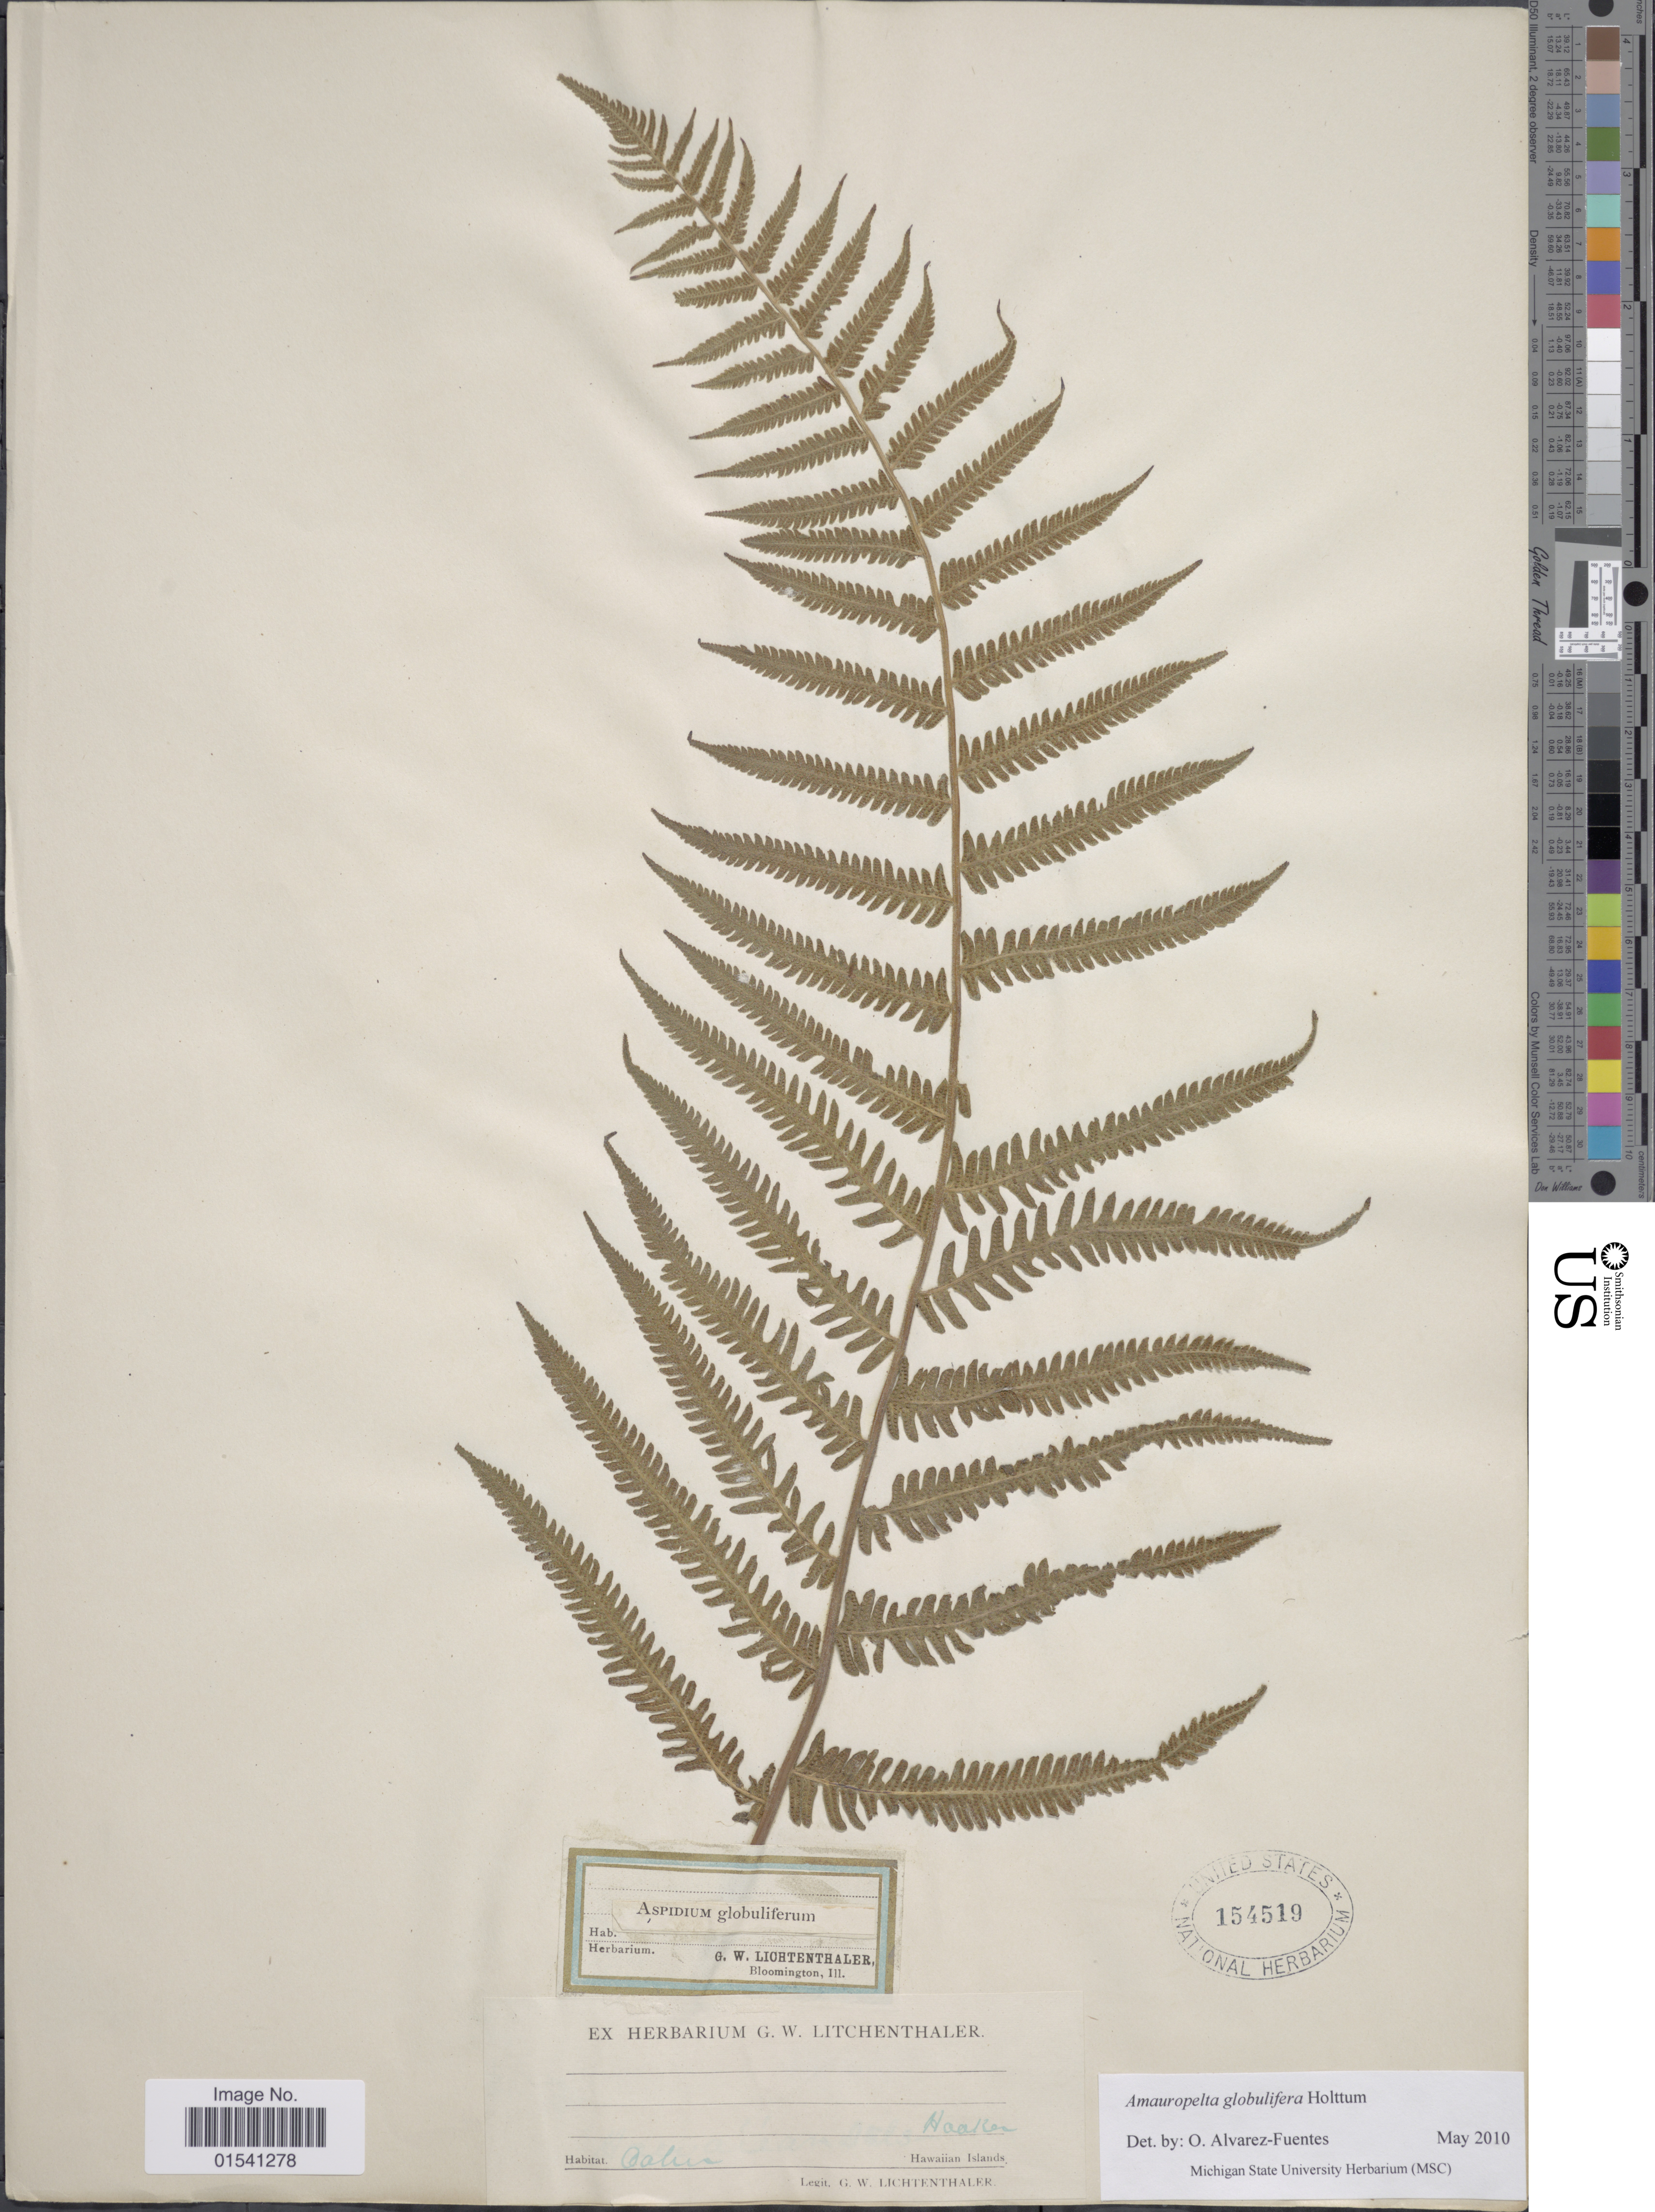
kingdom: Plantae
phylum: Tracheophyta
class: Polypodiopsida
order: Polypodiales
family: Thelypteridaceae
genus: Amauropelta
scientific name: Amauropelta globulifera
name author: (Brack.) Holttum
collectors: G. Lichtenthaler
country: United States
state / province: Hawaii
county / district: Honolulu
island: Oahu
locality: Oahu, Hawaiian Islands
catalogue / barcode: US 154519